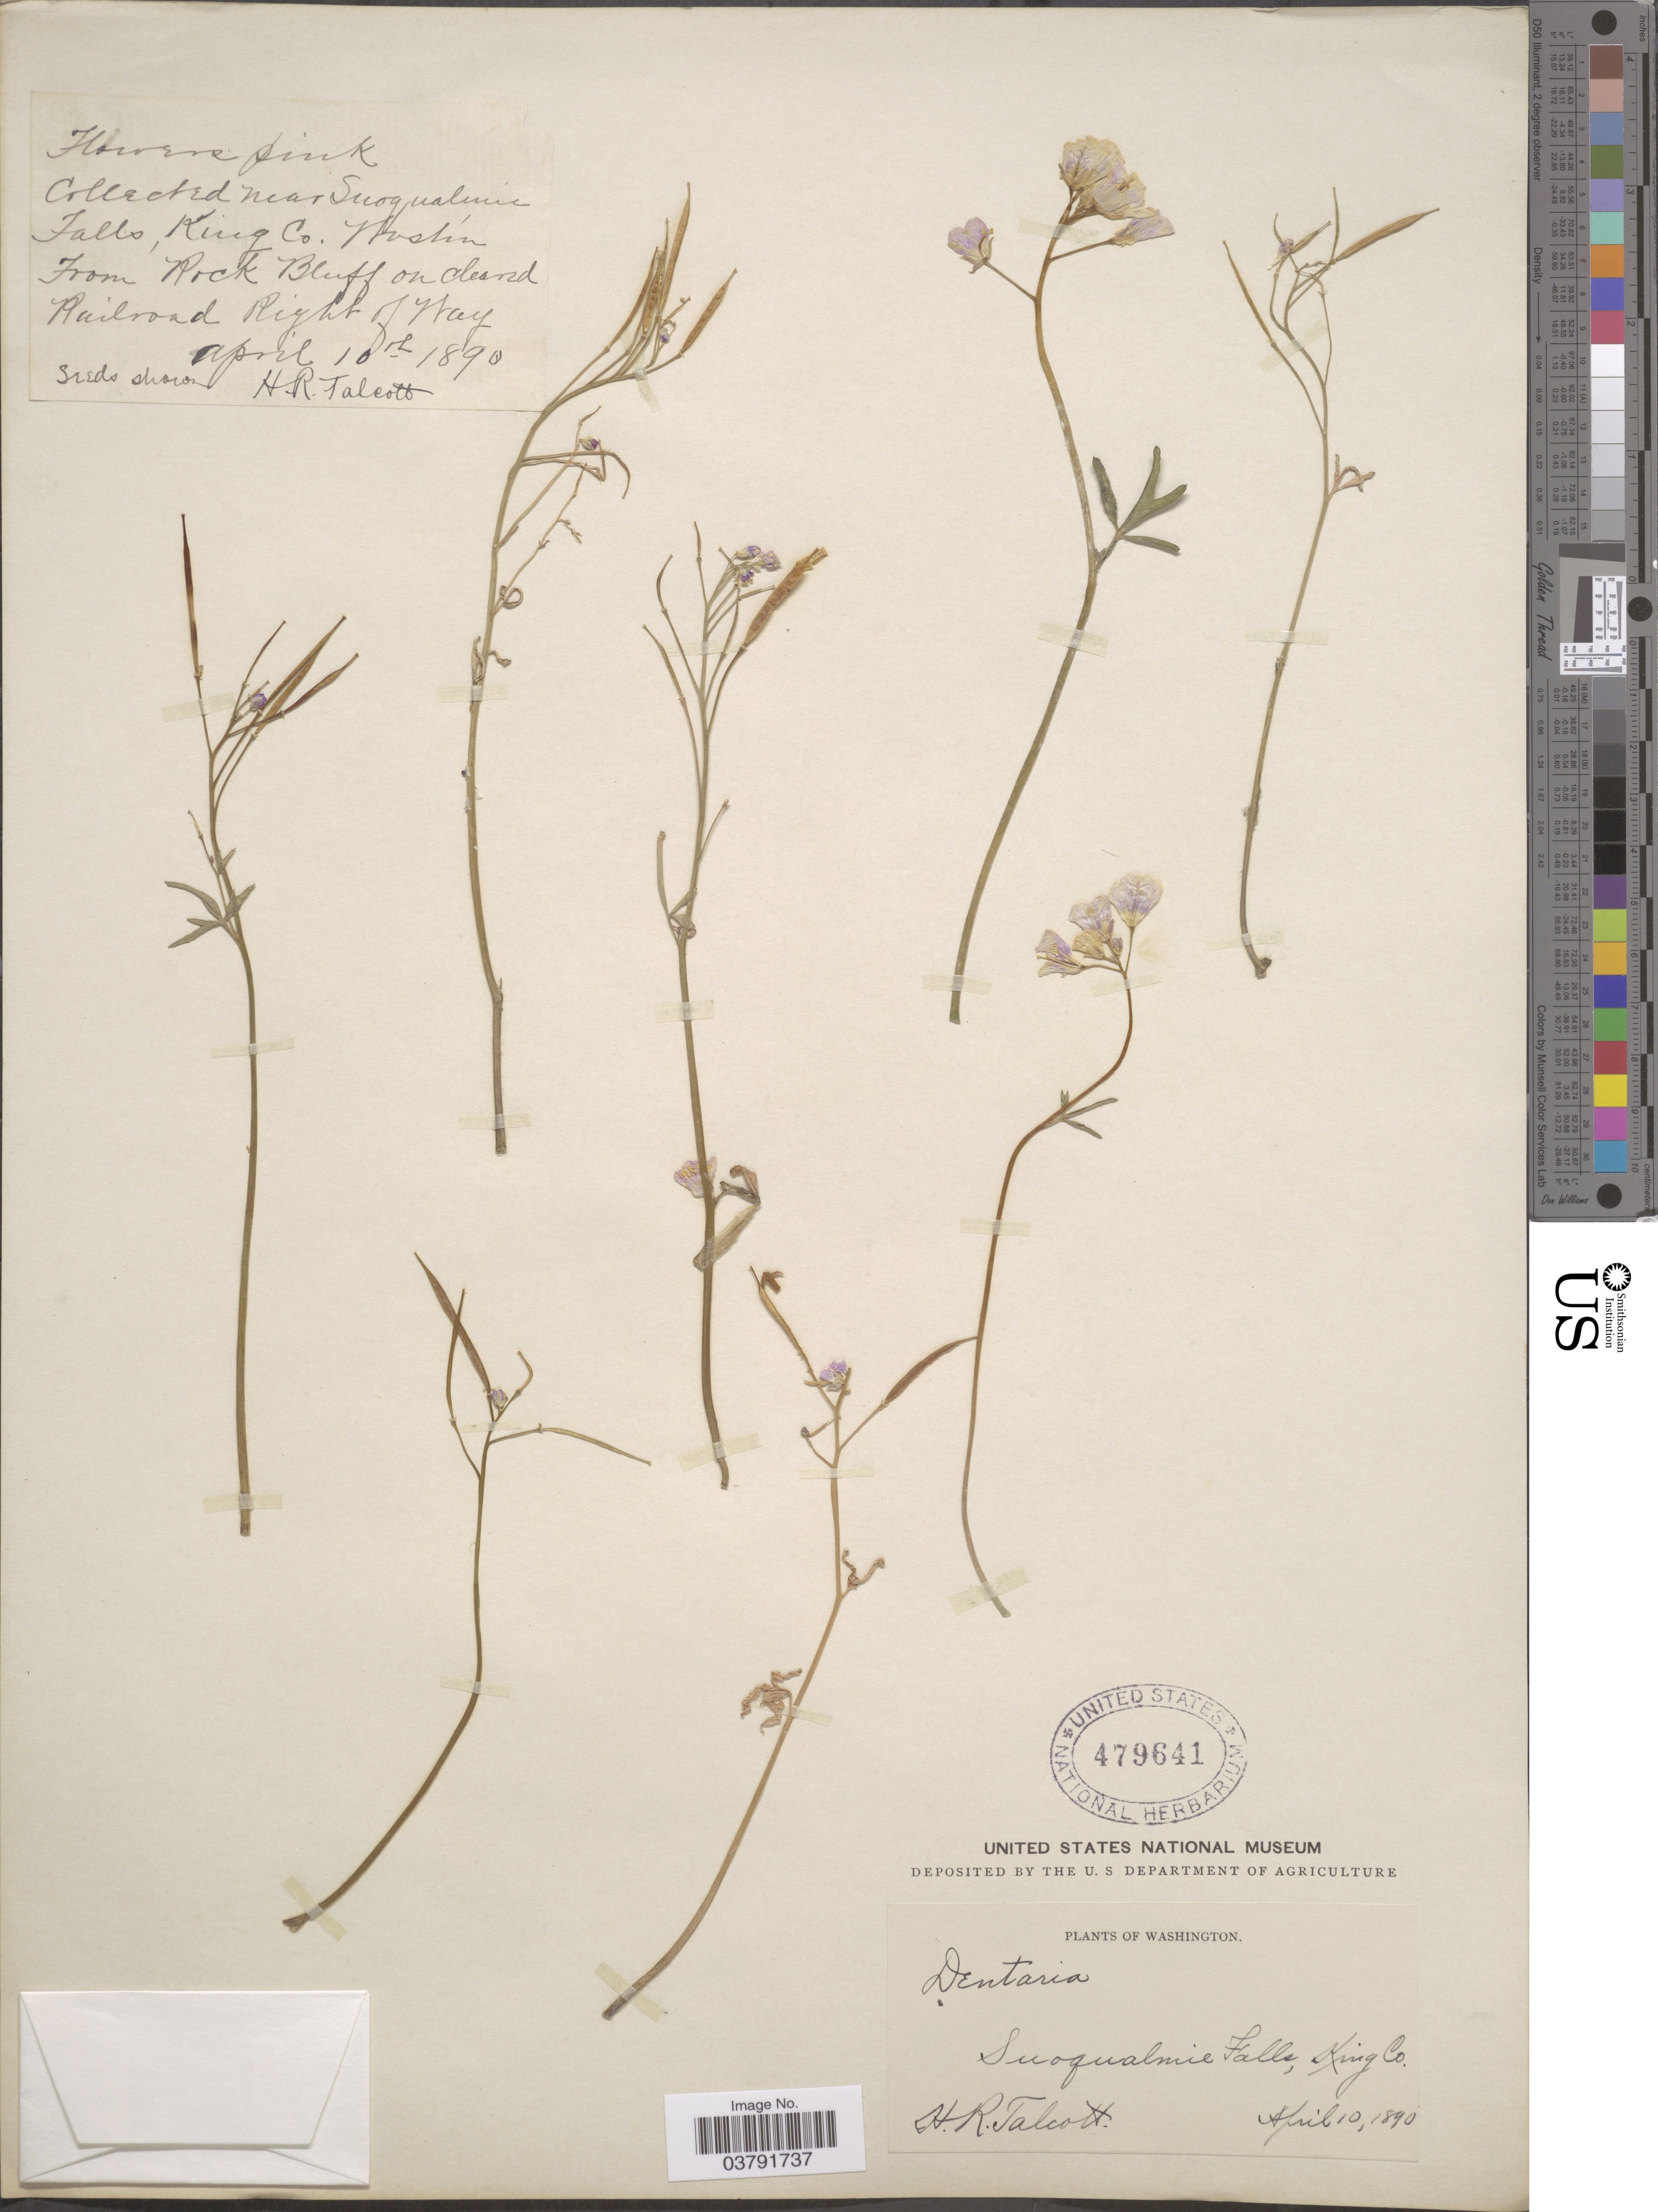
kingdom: Plantae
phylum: Tracheophyta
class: Magnoliopsida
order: Brassicales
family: Brassicaceae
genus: Dentaria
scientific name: Dentaria sp.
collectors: H. Talcott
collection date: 1890-04-10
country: United States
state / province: Washington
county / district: King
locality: Near Snoqualmie Falls, King Co. From Rock Bluff on cleared Railroad Right of Way.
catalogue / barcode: US 479641